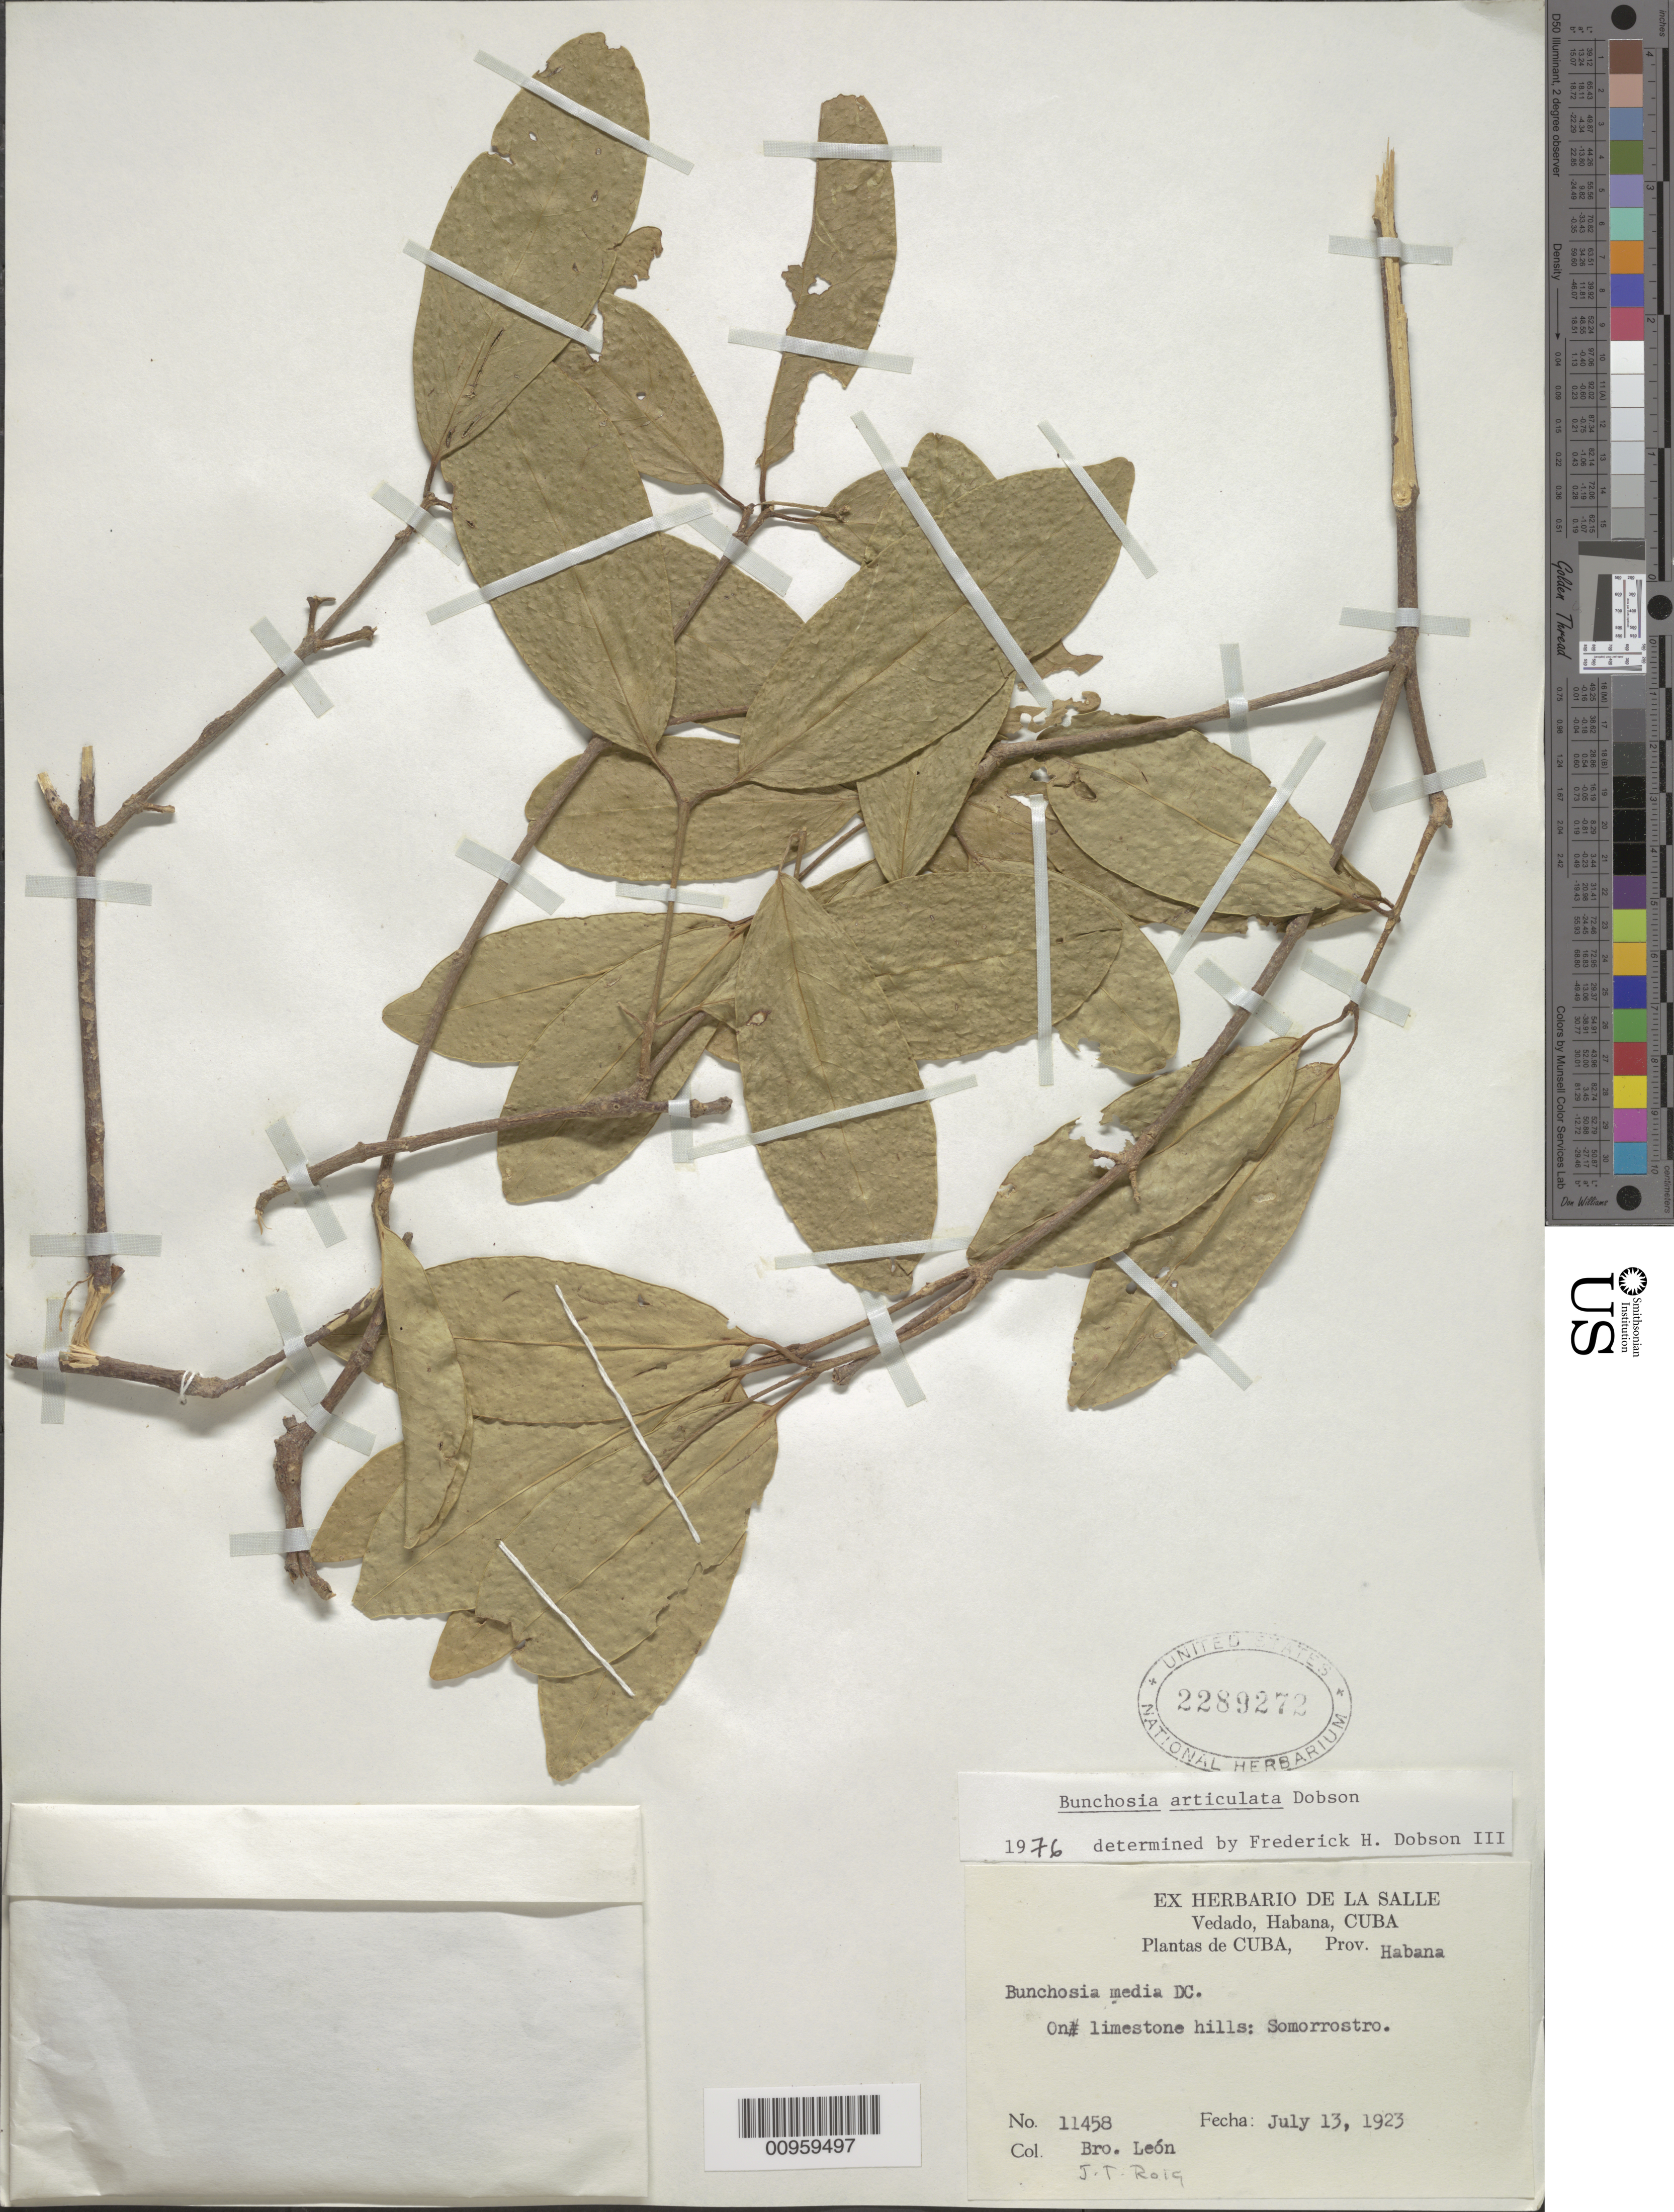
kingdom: Plantae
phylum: Tracheophyta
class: Magnoliopsida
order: Malpighiales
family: Malpighiaceae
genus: Bunchosia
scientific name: Bunchosia articulata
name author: Dobson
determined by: Dobson, F. H., III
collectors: Bro. León & J. Roig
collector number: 11458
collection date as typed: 13 Jul 1923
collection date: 1923-07-13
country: Cuba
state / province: La Habana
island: Cuba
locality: Somorrostro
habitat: On limestone hills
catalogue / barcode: US 2289272